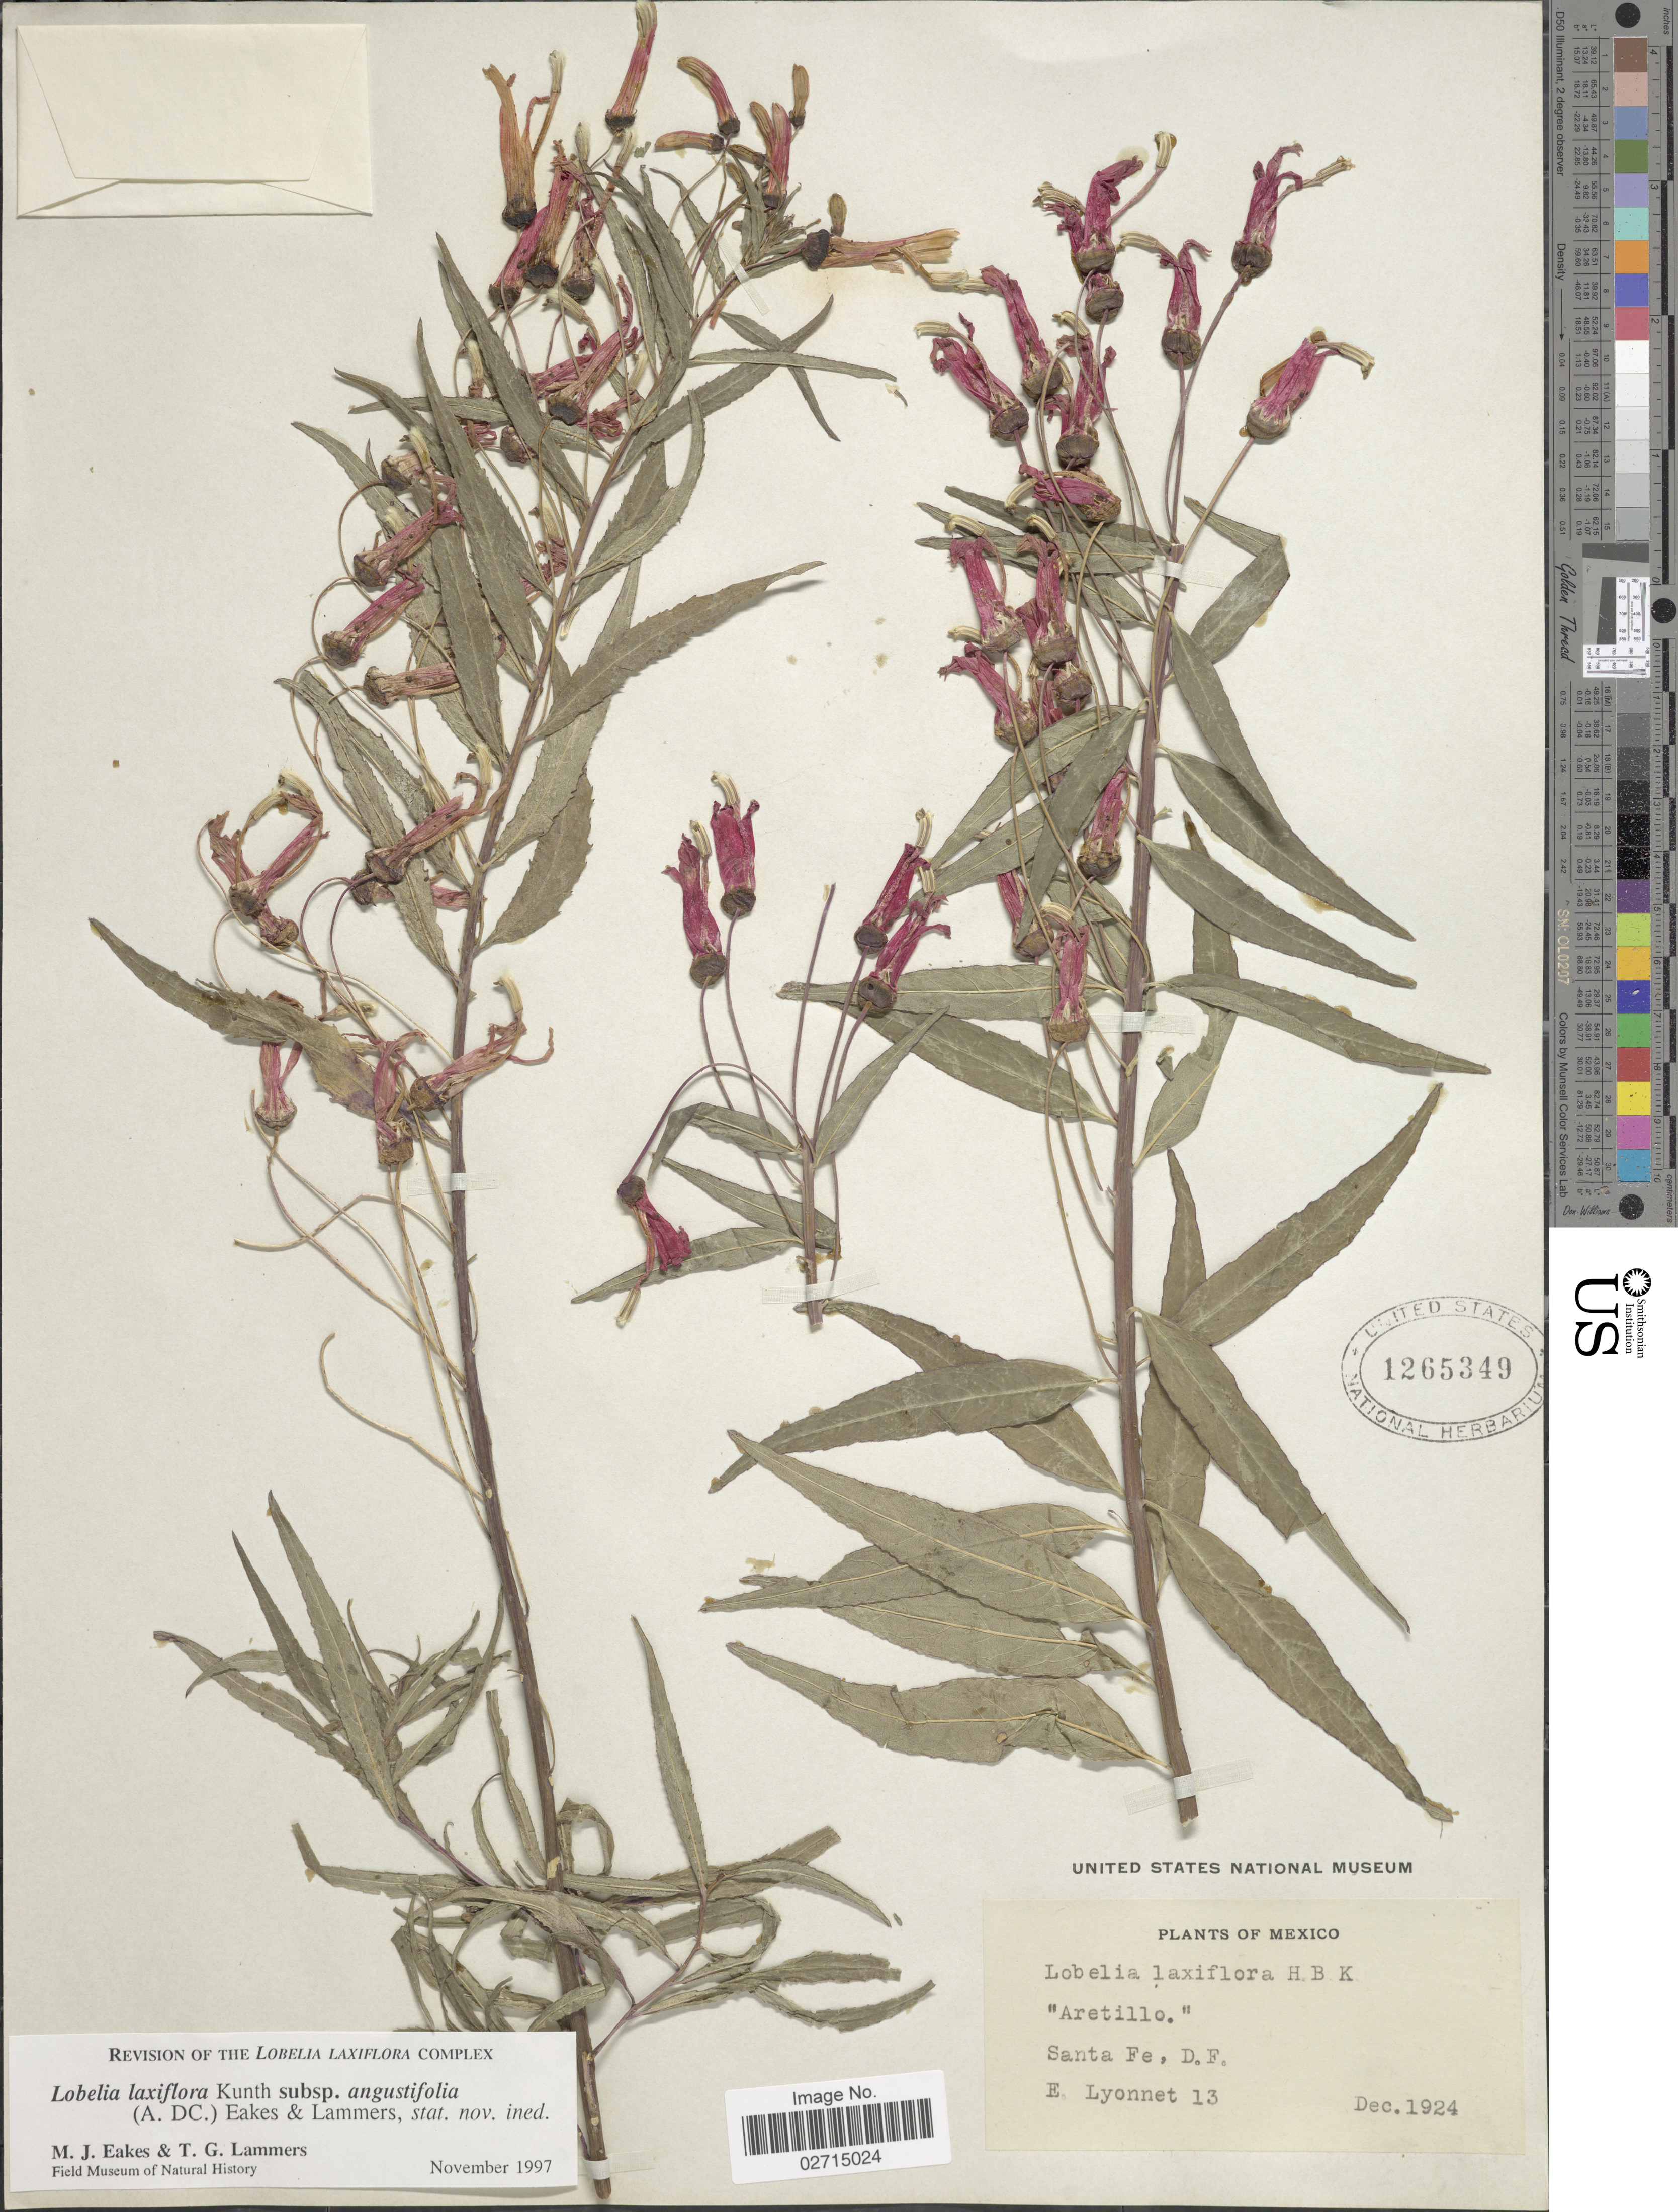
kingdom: Plantae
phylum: Tracheophyta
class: Magnoliopsida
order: Asterales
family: Campanulaceae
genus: Leptocodon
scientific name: Leptocodon laxiflora var. angustifolia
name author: A. DC.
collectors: E. Lyonnet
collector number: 13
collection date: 1924-12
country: Mexico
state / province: Distrito Federal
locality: Santa Fe., D. F.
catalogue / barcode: US 1265349